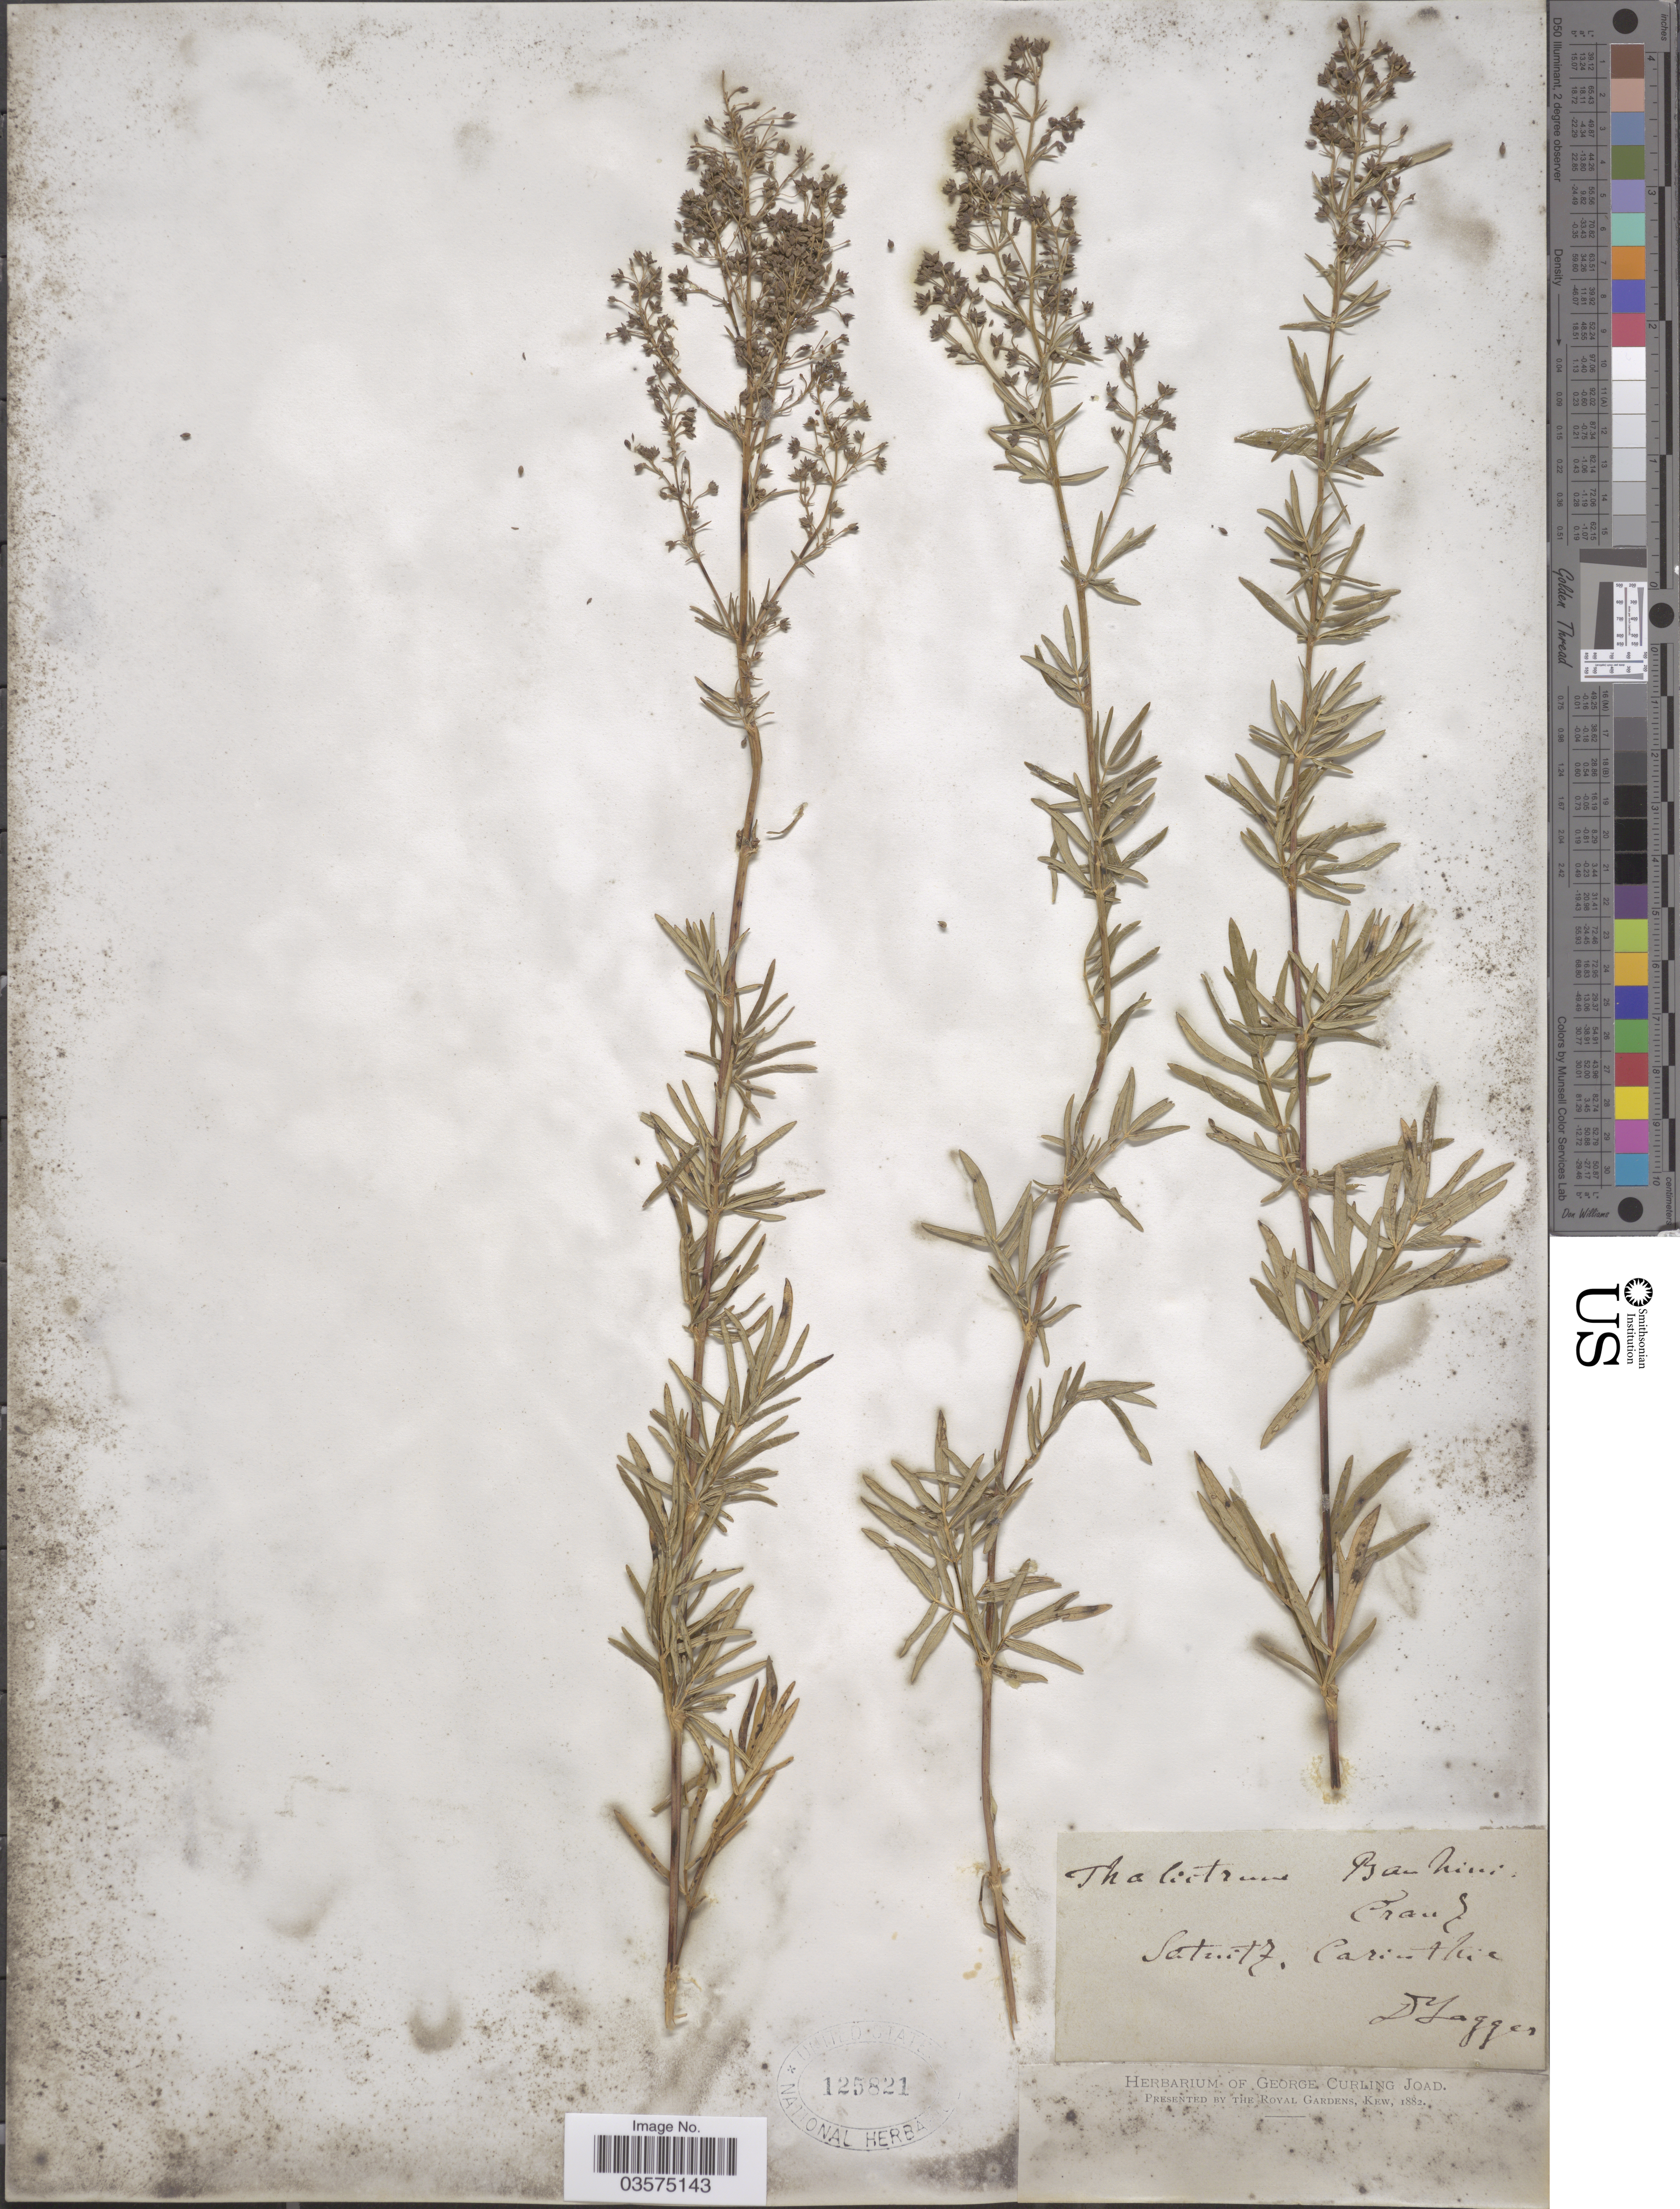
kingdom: Plantae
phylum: Tracheophyta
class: Magnoliopsida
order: Ranunculales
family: Ranunculaceae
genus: Thalictrum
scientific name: Thalictrum bauhini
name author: Crantz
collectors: F. J. Lagger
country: Austria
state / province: Kärnten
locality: Satnitz. Carinthia.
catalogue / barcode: US 125821